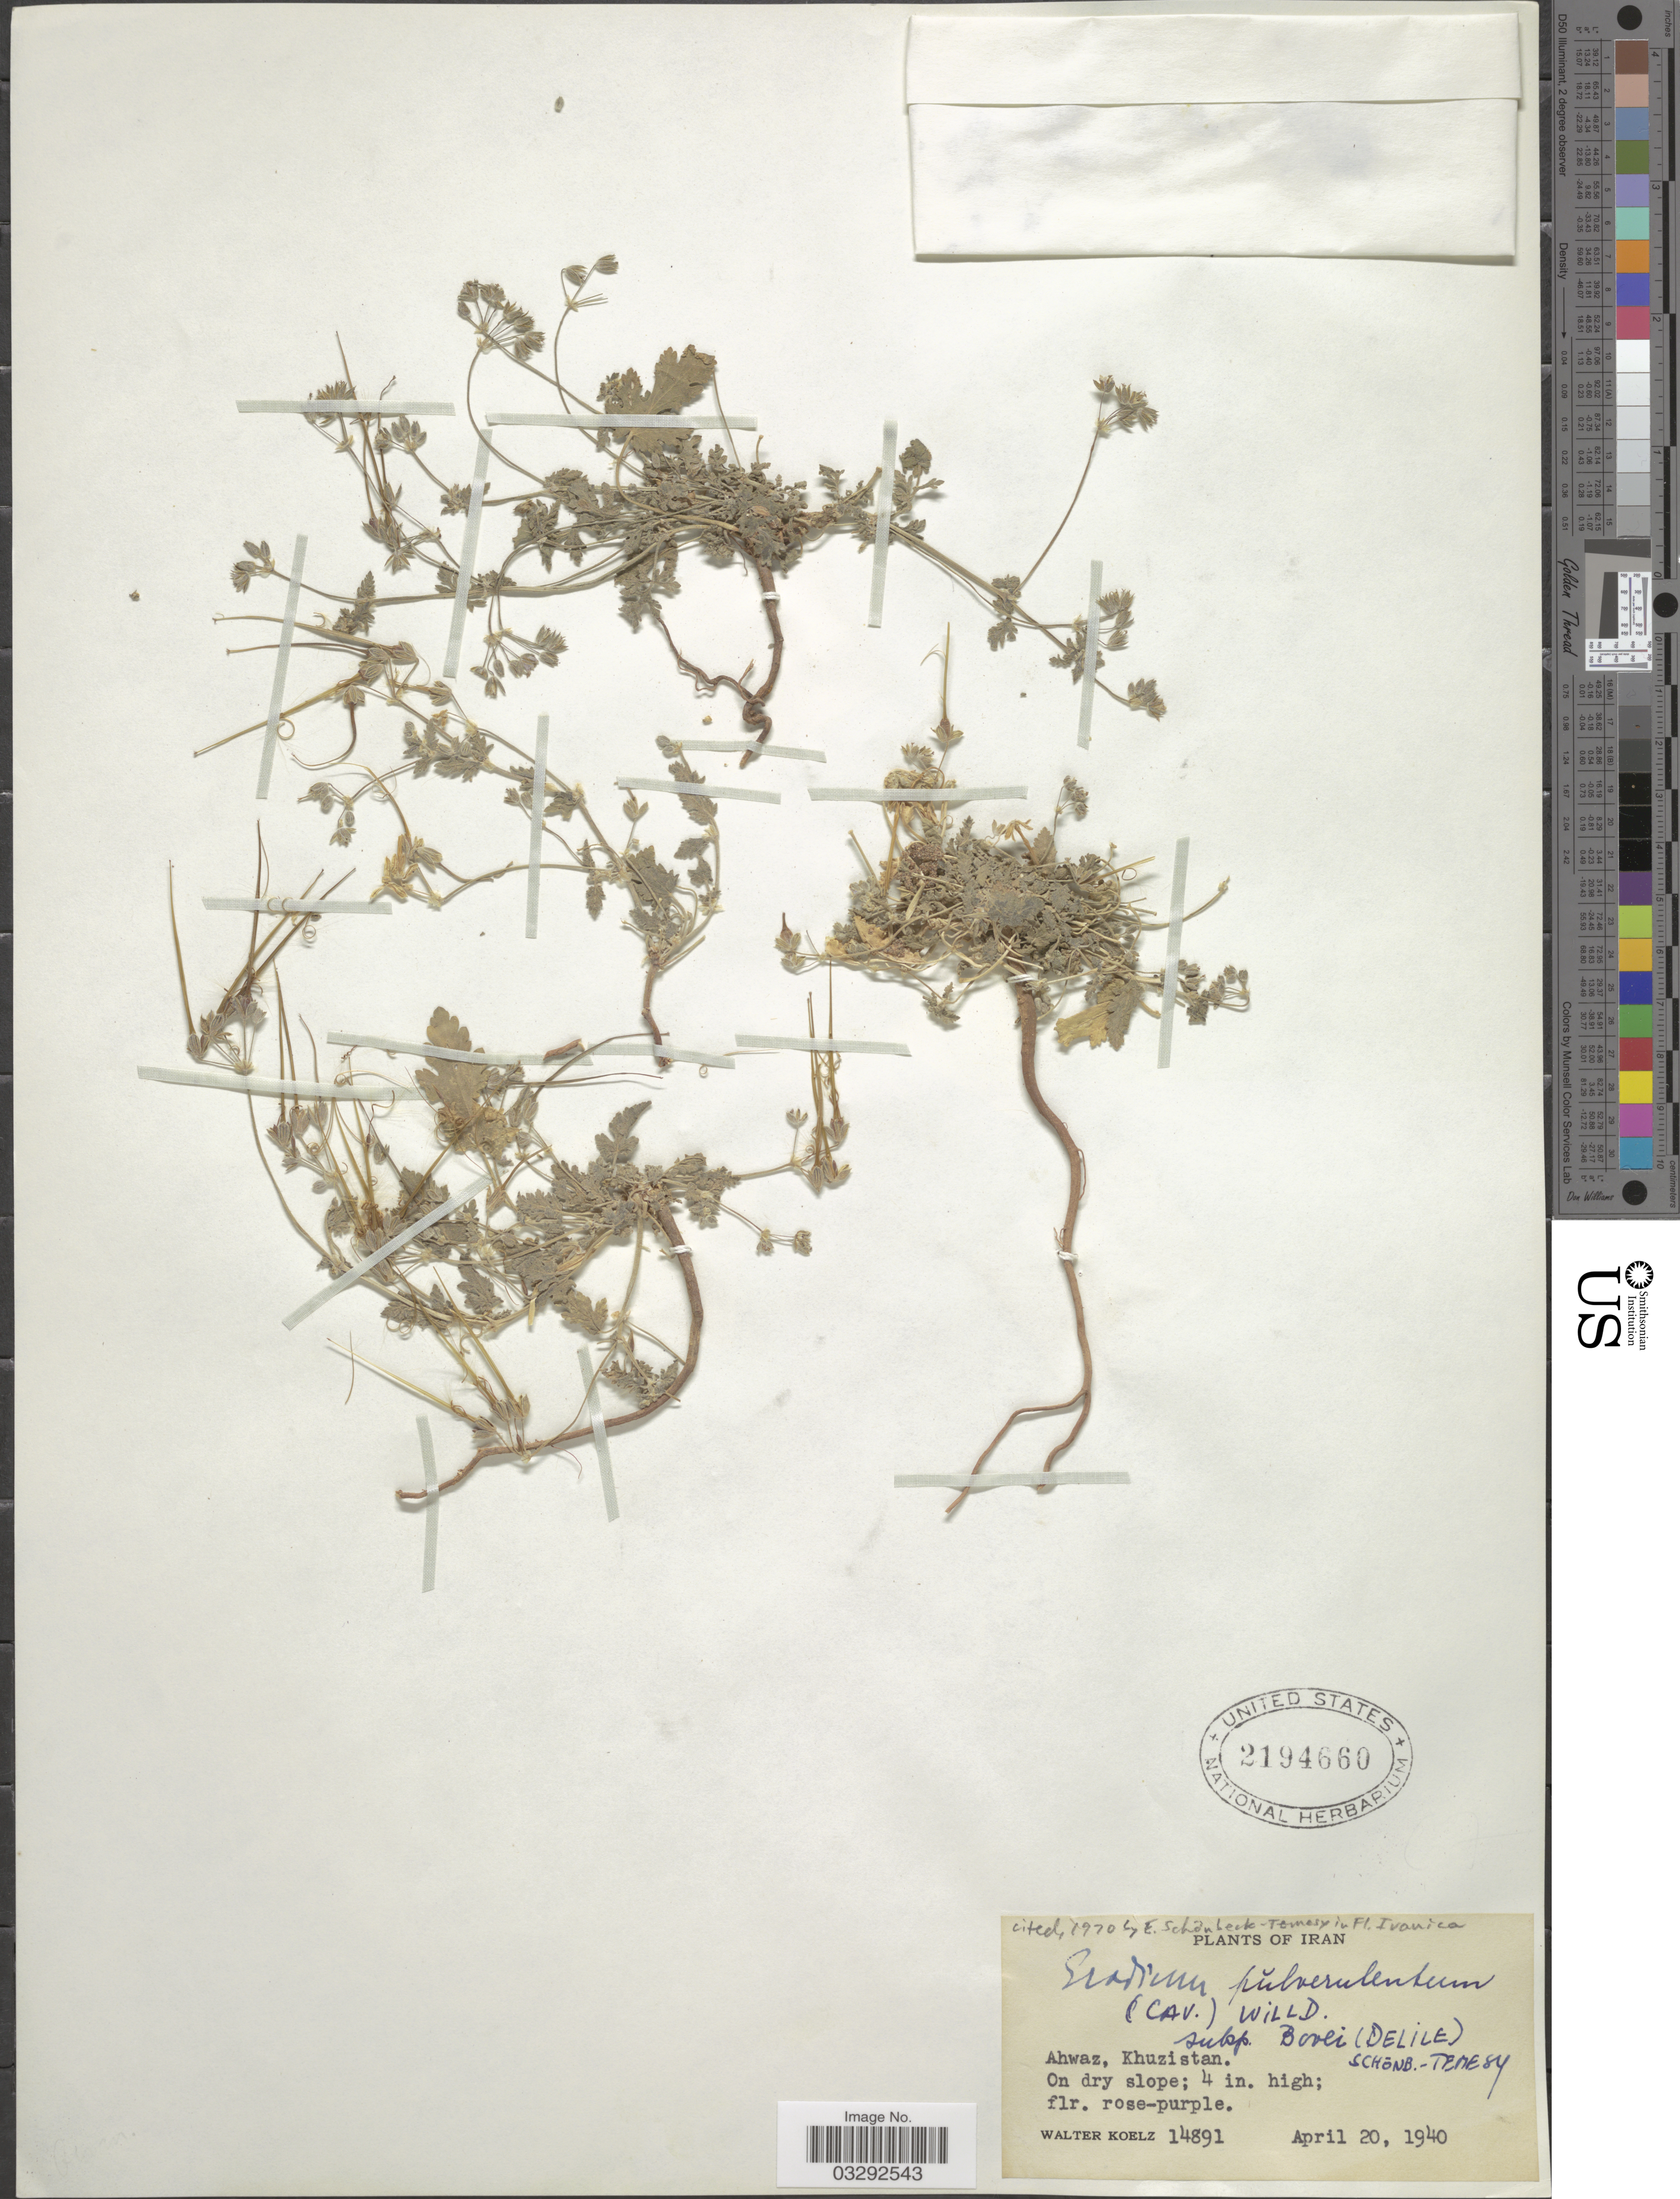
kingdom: Plantae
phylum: Tracheophyta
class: Magnoliopsida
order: Geraniales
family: Geraniaceae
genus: Erodium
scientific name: Erodium pulverulentum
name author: Willd.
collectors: W. N. Koelz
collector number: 14891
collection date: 1940-04-20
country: Iran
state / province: Khuzestan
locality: Ahwaz, Khuzistan.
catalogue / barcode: US 2194660